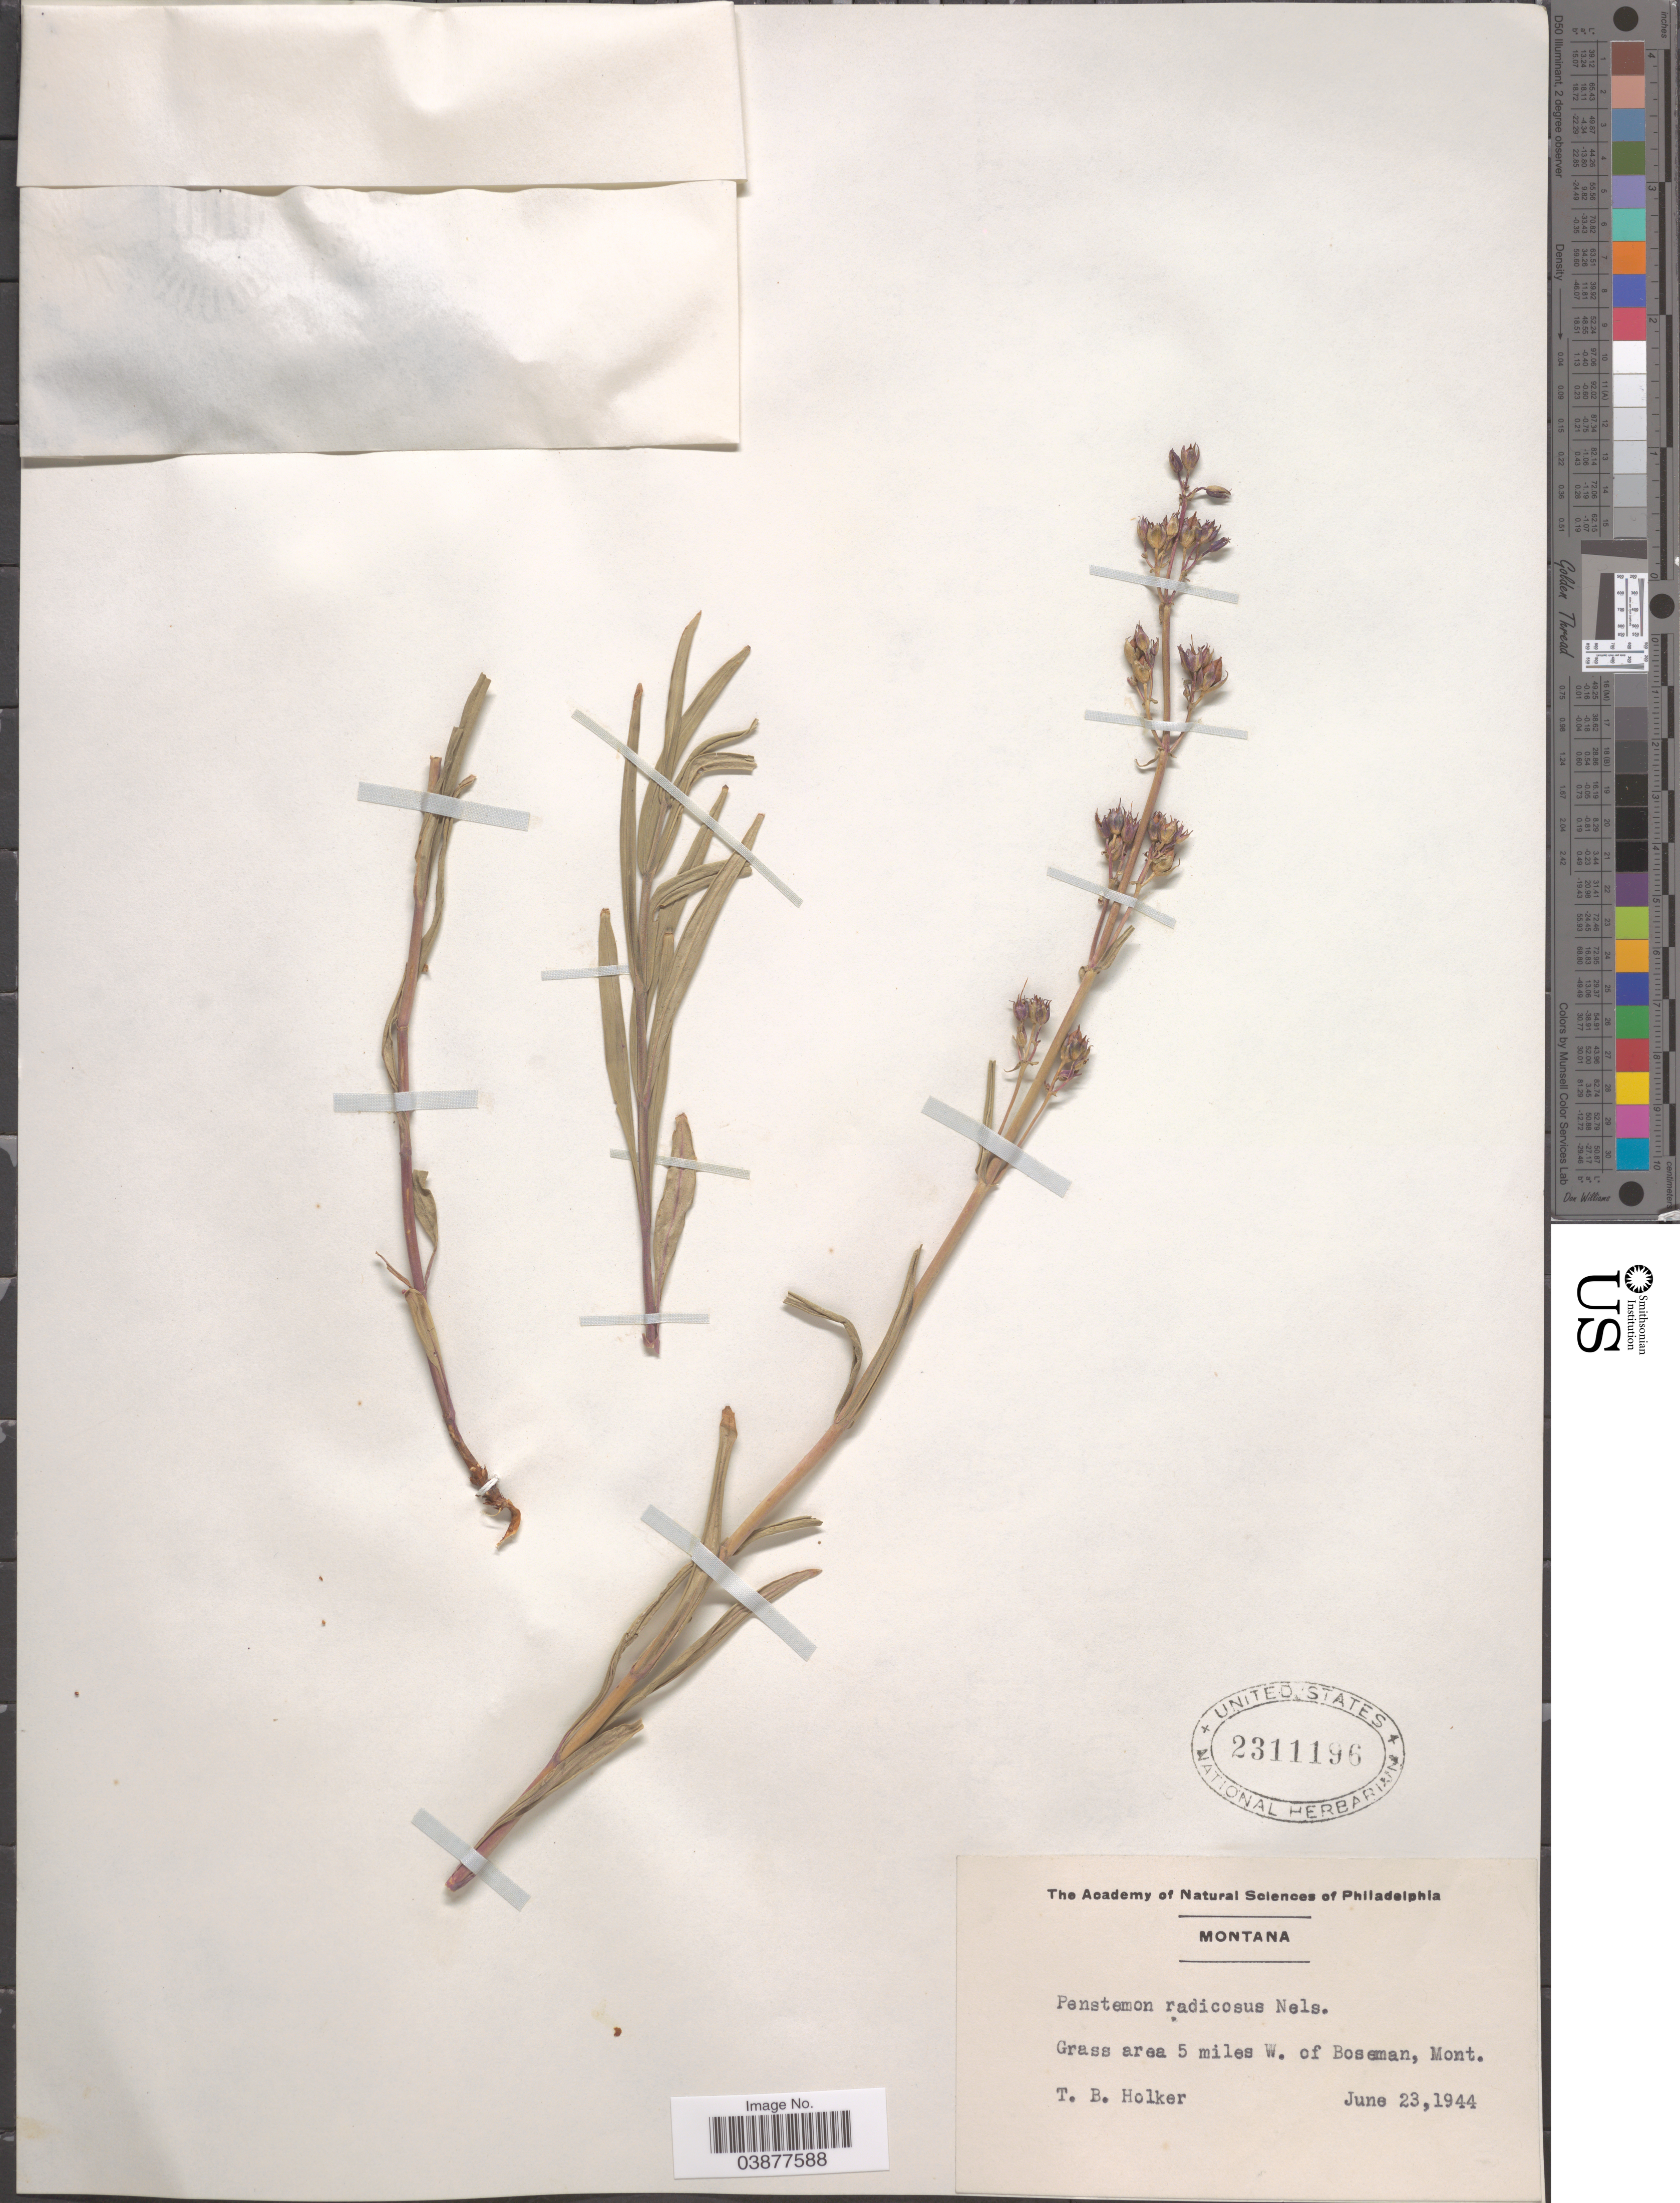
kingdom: Plantae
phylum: Tracheophyta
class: Magnoliopsida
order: Lamiales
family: Plantaginaceae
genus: Penstemon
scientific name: Penstemon radicosus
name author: A. Nelson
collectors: T. Holker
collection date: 1944-06-23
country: United States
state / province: Montana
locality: Grass area 5 miles W. of Boseman.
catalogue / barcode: US 2311196